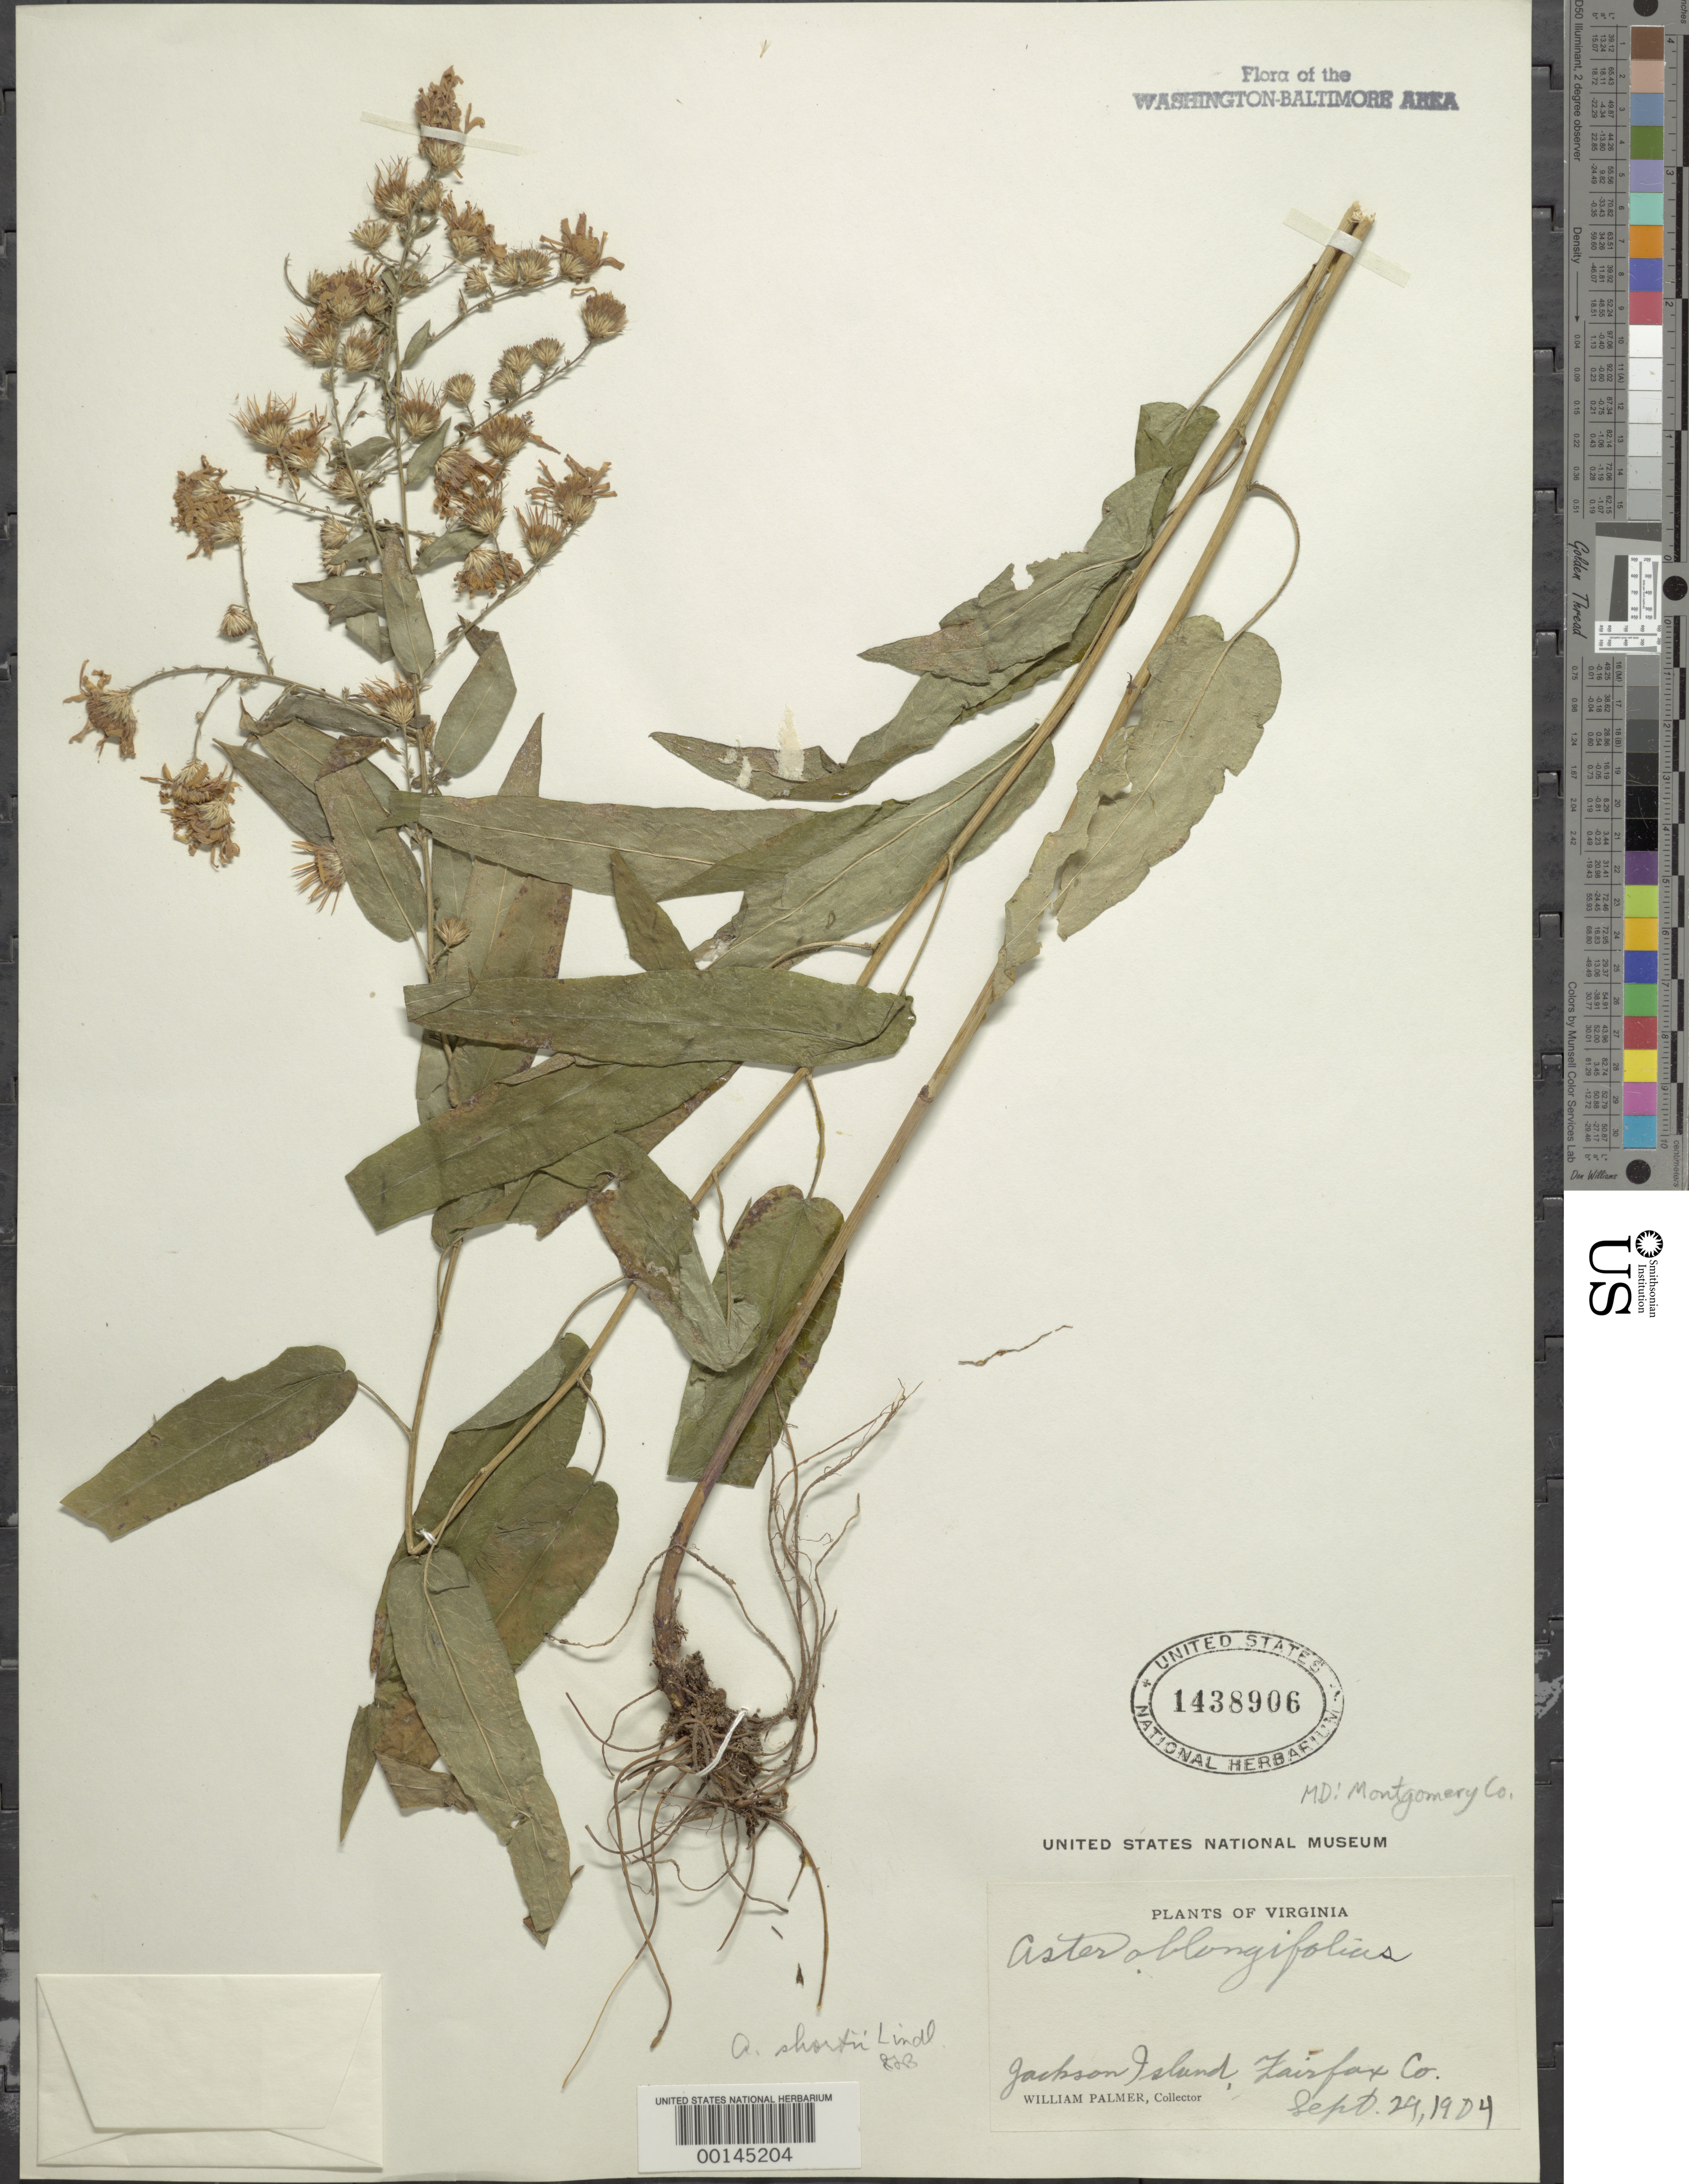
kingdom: Plantae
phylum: Tracheophyta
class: Magnoliopsida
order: Asterales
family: Asteraceae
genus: Symphyotrichum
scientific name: Symphyotrichum shortii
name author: (Lindl.) G.L. Nesom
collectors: W. Palmer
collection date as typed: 29 Sep 1904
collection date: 1904-09-29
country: United States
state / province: Maryland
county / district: Montgomery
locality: Jackson Island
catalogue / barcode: US 1438906